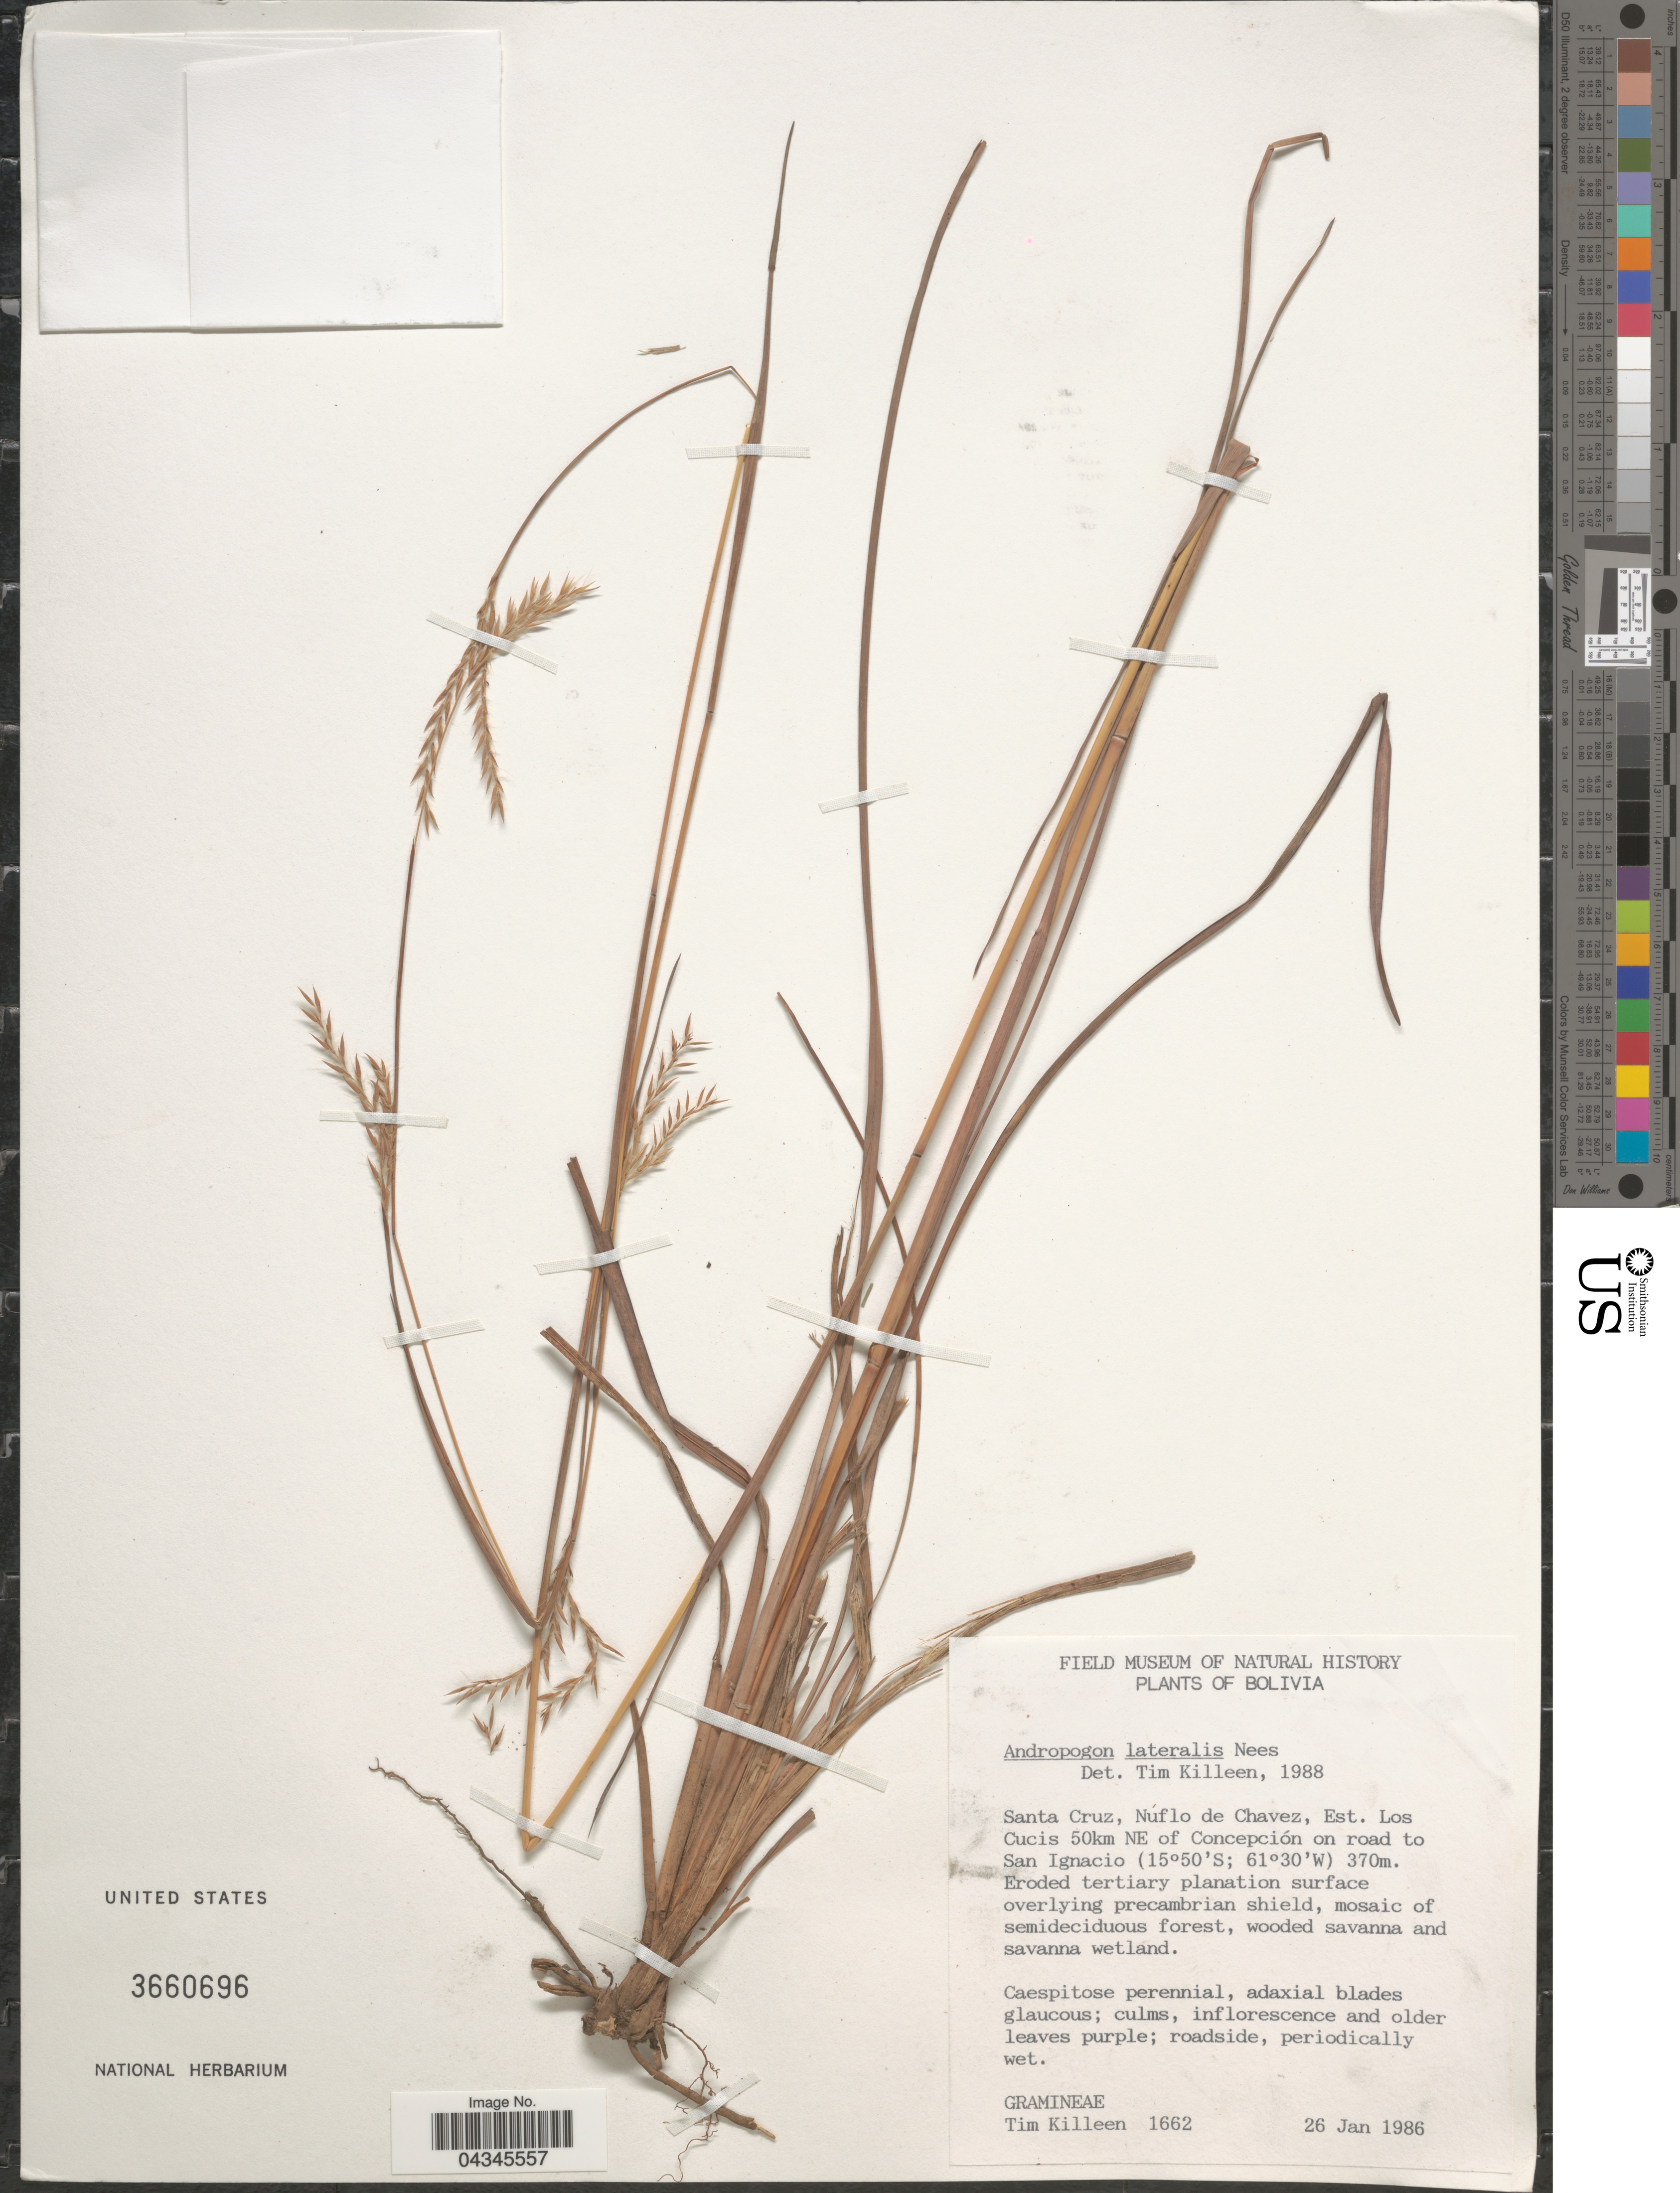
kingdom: Plantae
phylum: Tracheophyta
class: Liliopsida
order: Poales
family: Poaceae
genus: Andropogon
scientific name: Andropogon lateralis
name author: Nees in Mart.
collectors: T. J. Killeen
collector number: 1662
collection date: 1986-01-26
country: Bolivia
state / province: Santa Cruz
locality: Nuflo de Chavez, Est. Los Cucis 50km NE of Concepción on road to San Ignacio.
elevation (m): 370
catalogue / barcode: US 3660696